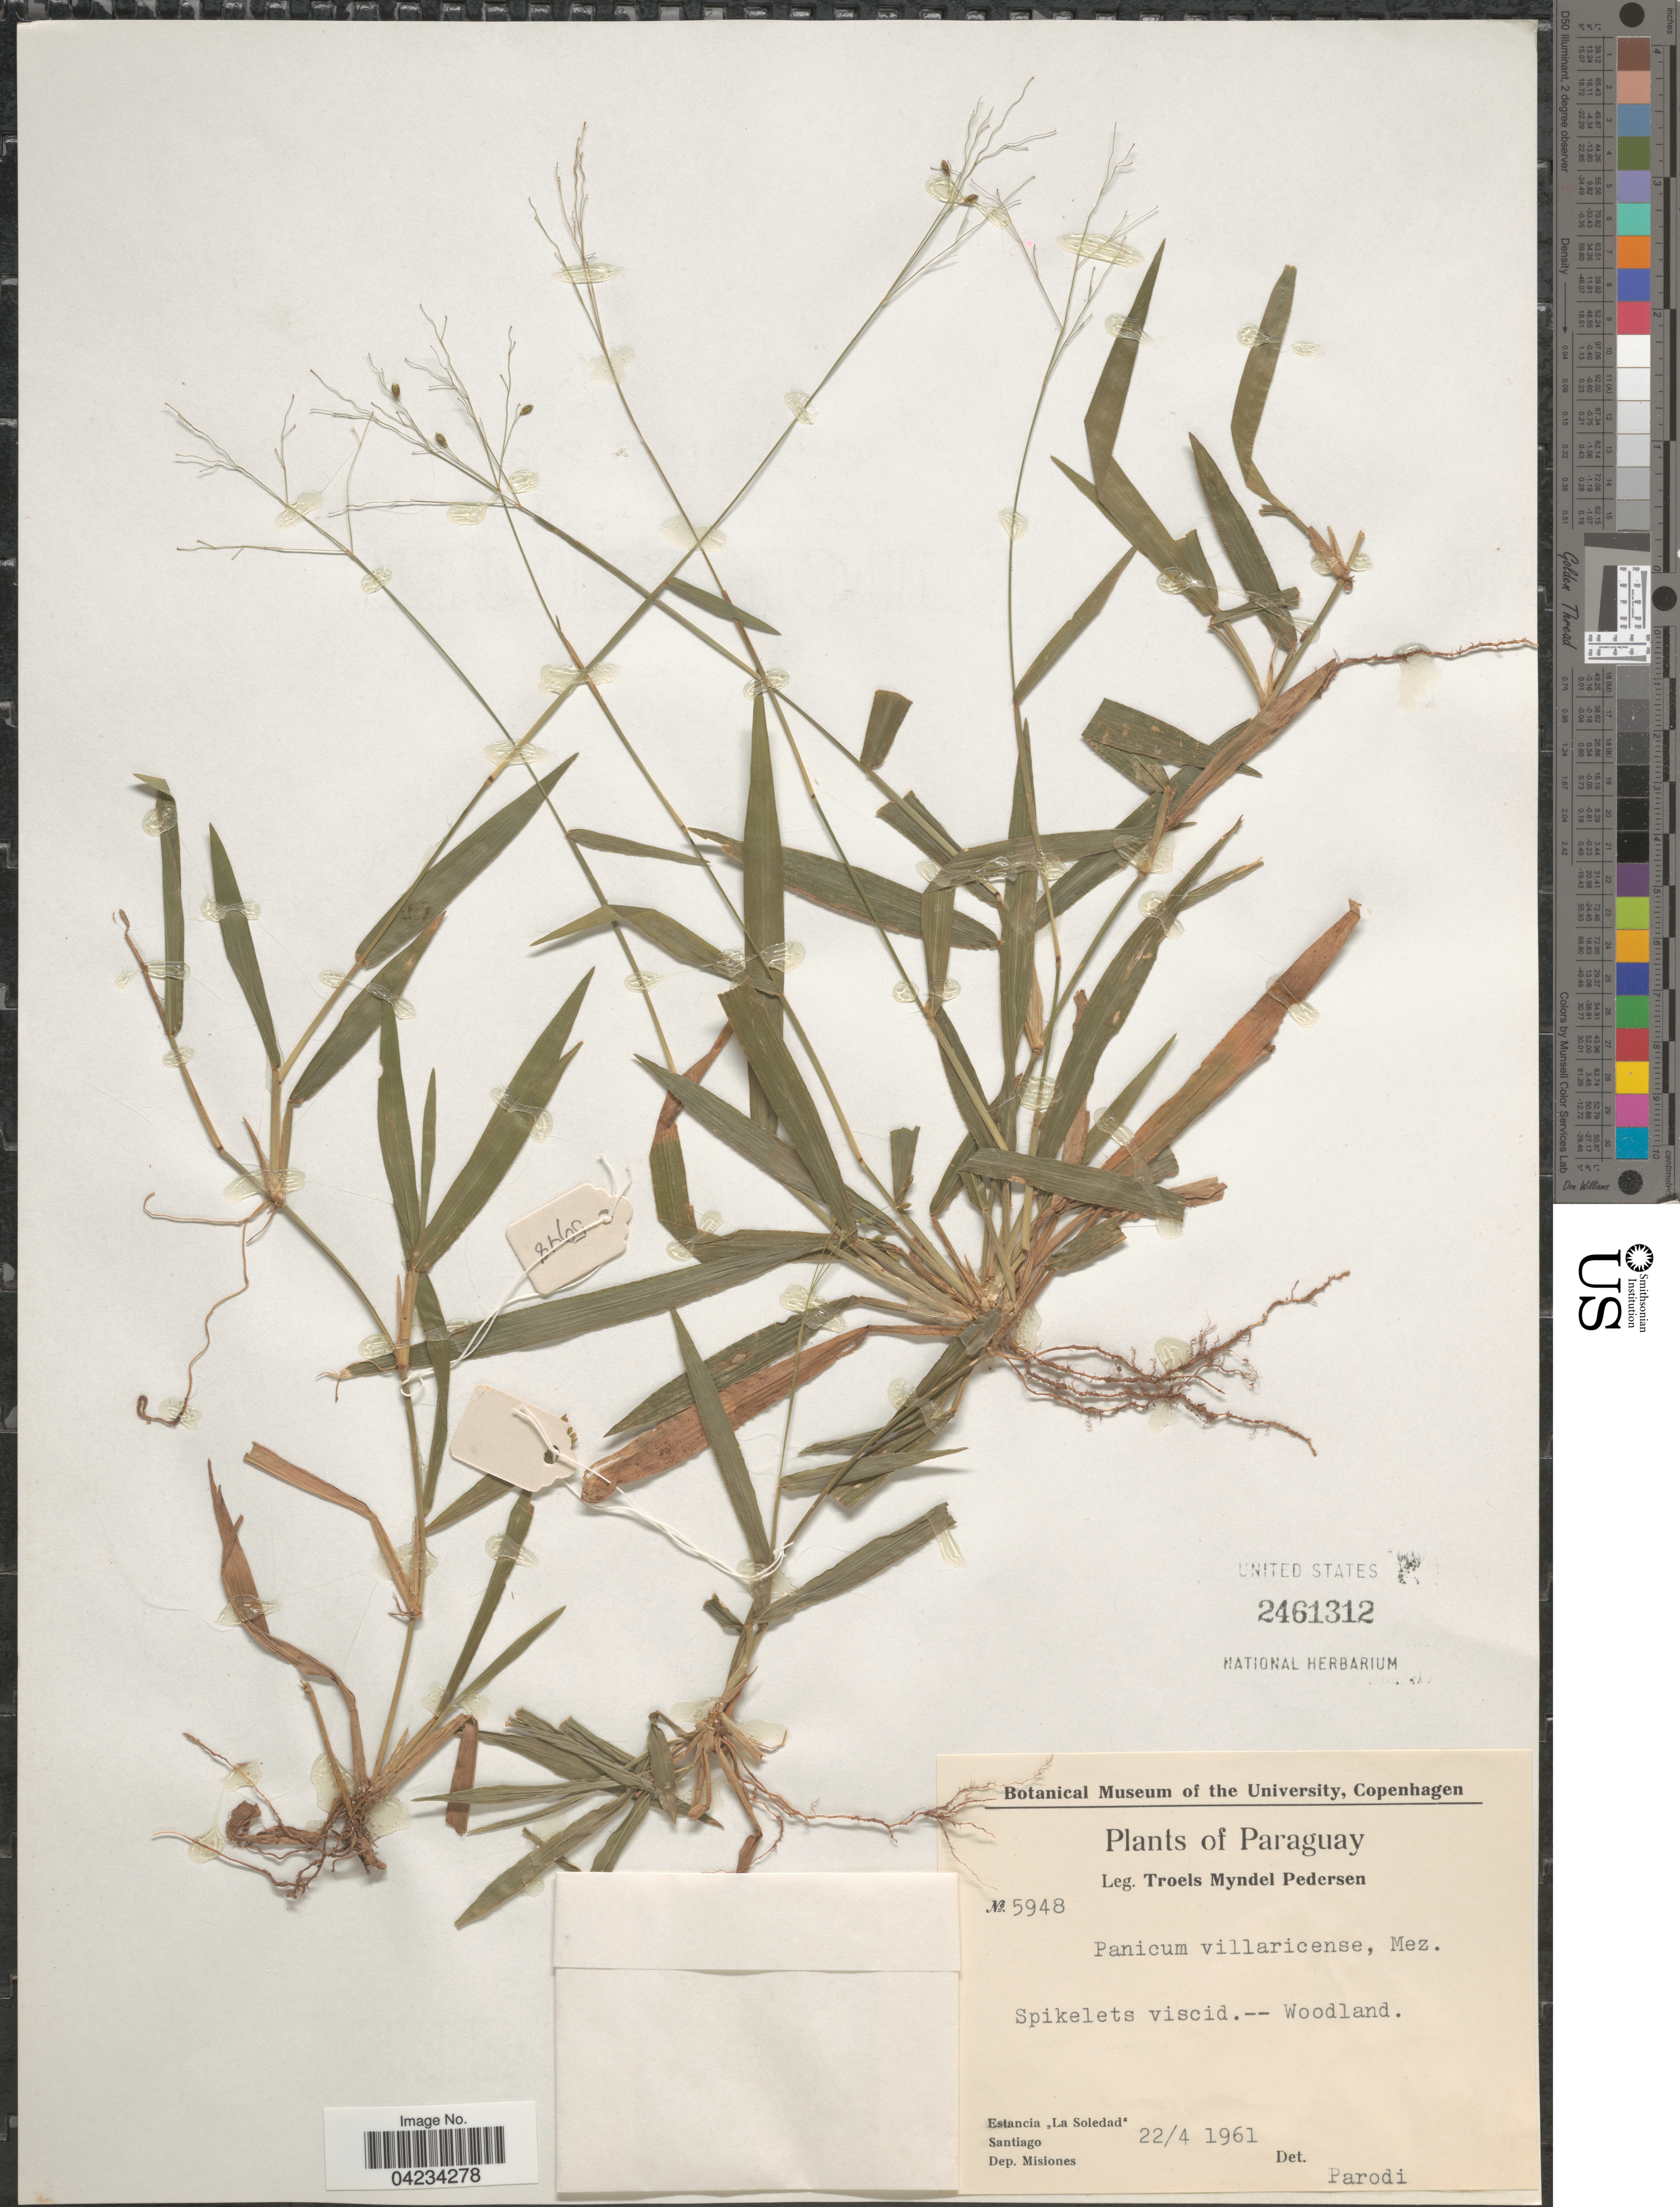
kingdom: Plantae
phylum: Tracheophyta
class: Liliopsida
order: Poales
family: Poaceae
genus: Homolepis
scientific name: Homolepis villaricensis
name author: (Mez) Zuloaga & Soderstr.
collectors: T. Pederson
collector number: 5948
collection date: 1961-04-22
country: Paraguay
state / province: Misiones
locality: Estancia "La Soledad". Santiago. Dep. Misiones.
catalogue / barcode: US 2461312